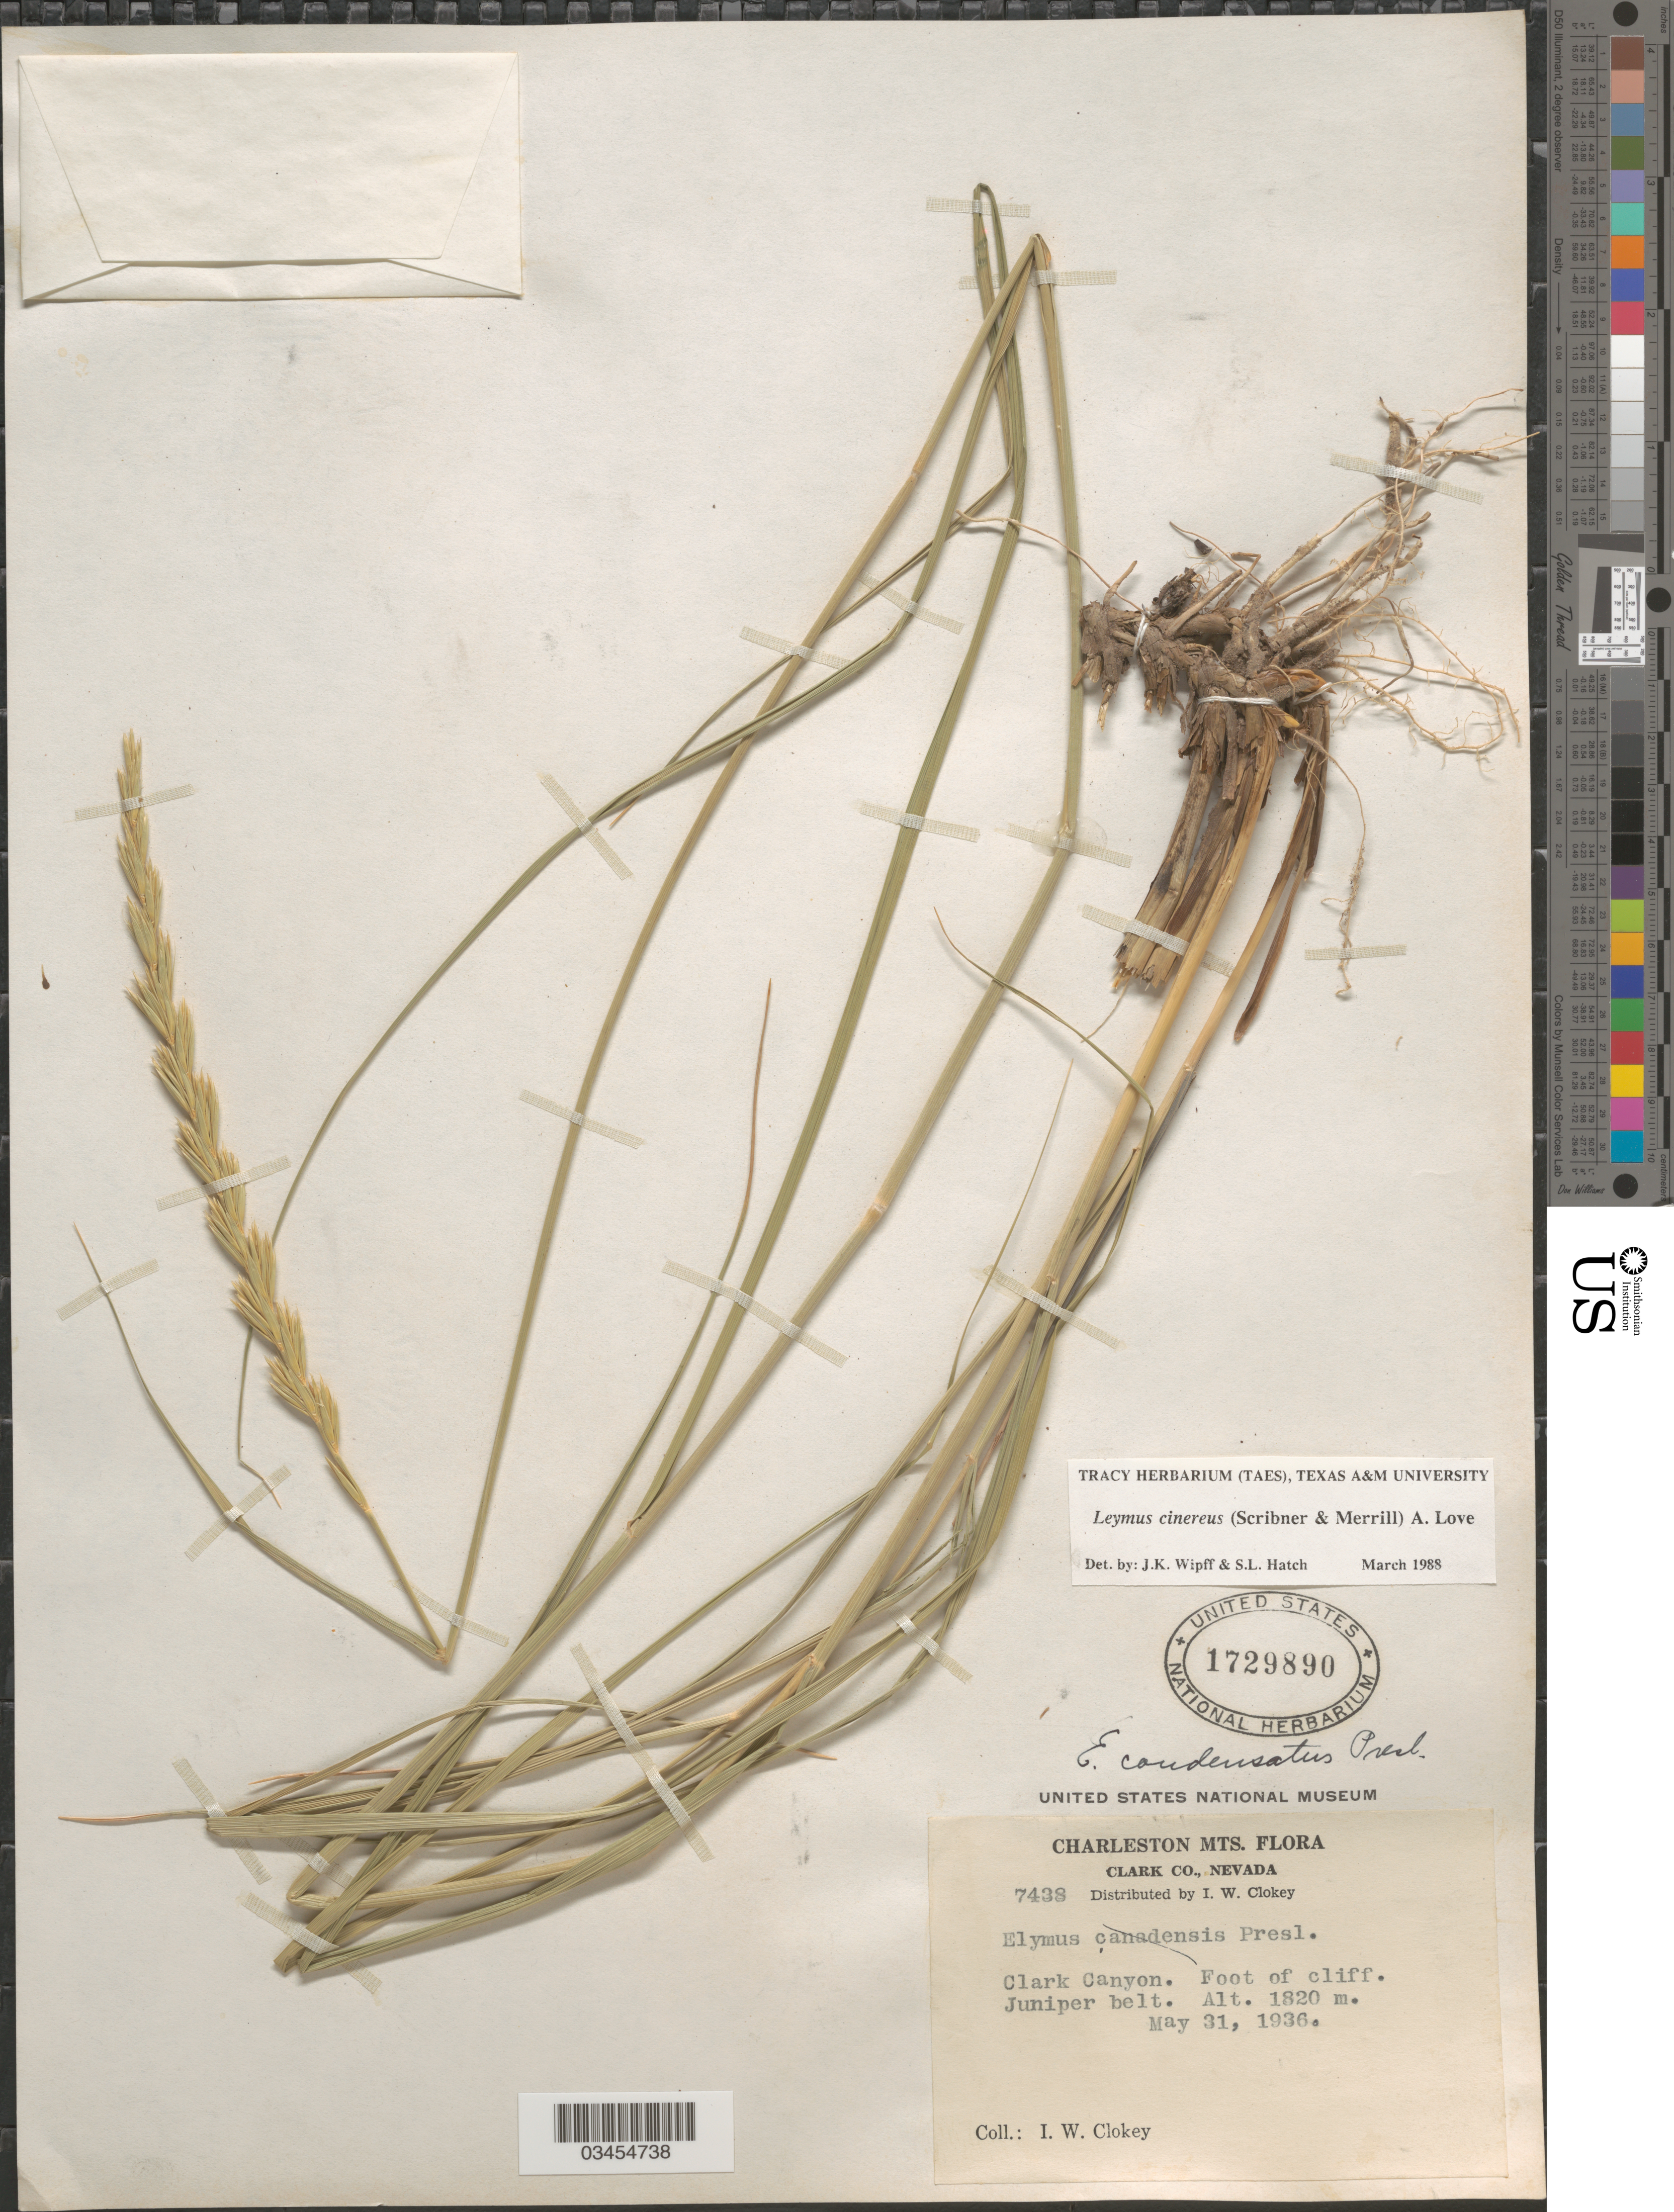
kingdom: Plantae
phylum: Tracheophyta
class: Liliopsida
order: Poales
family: Poaceae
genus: Leymus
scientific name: Leymus cinereus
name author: (Scribn. & Merr.) Á. Löve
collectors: I. W. Clokey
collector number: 7438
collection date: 1936-05-31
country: United States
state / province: Nevada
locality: Charleston Mts. Clark Co. Clark Canyon. Foot of cliff. Juniper belt.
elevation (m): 1820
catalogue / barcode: US 1729890